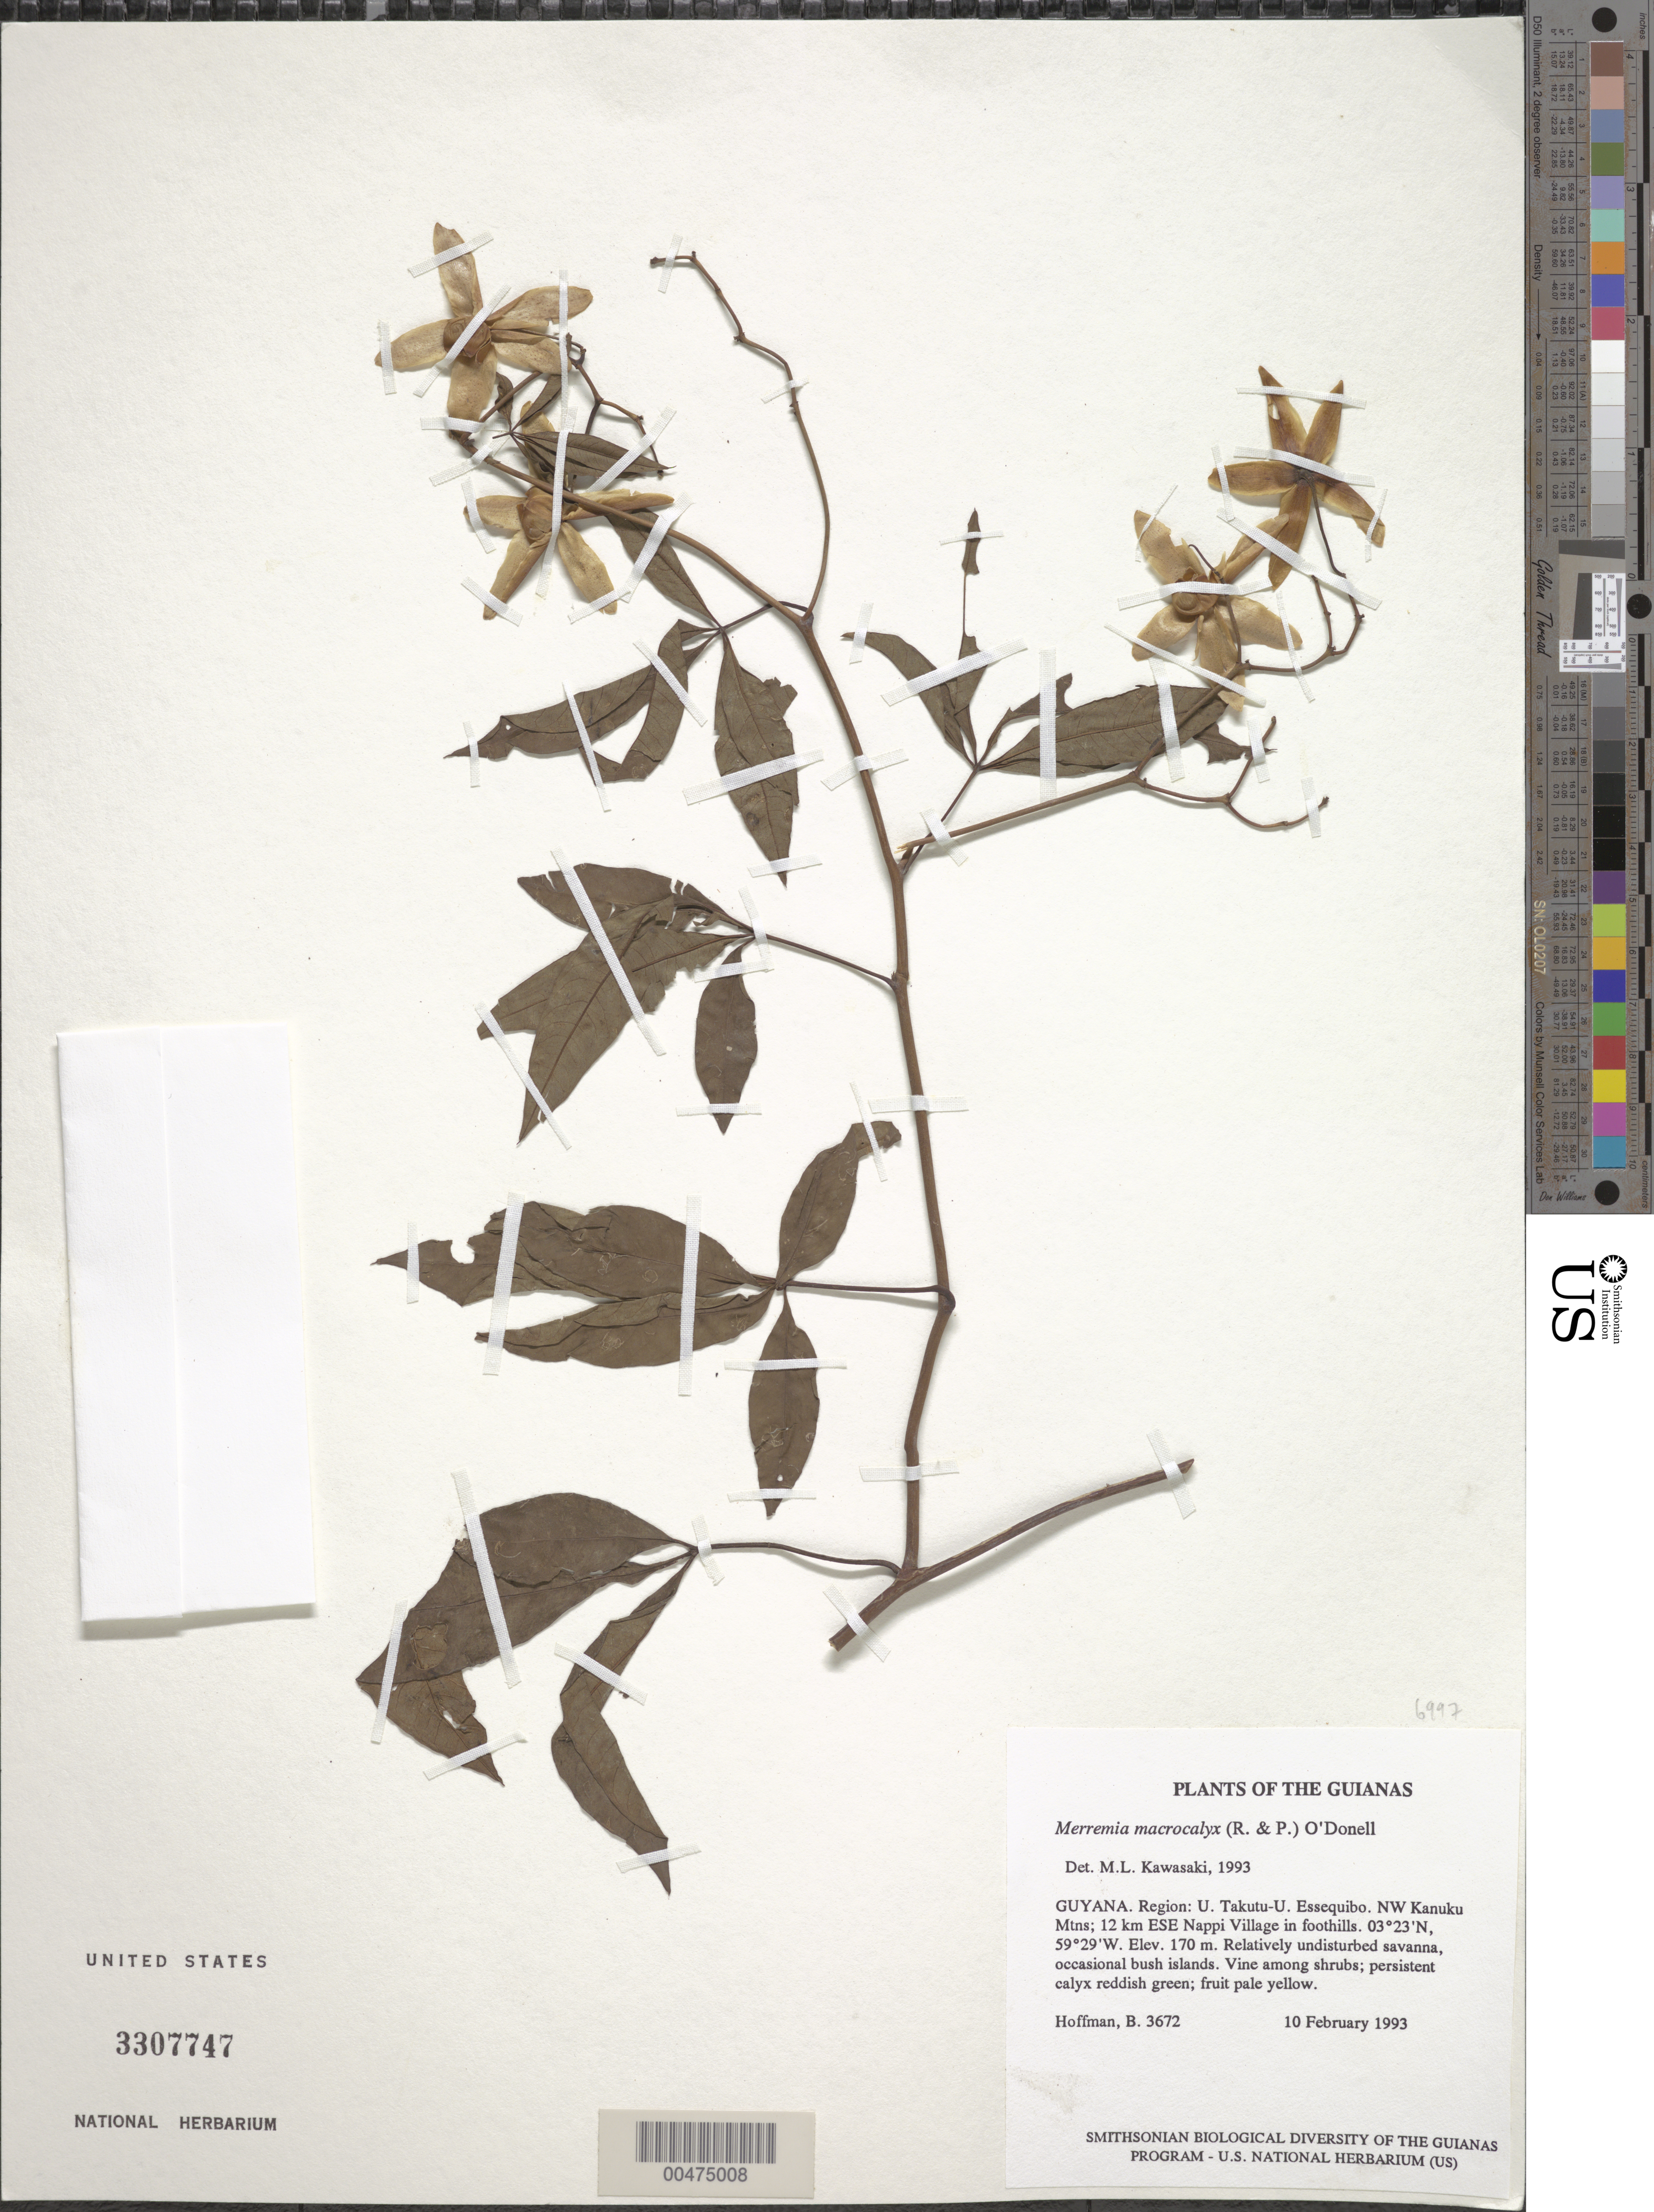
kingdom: Plantae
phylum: Tracheophyta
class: Magnoliopsida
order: Solanales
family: Convolvulaceae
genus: Distimake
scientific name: Distimake macrocalyx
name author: (Ruiz & Pav.) A. R. Simões & Staples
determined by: Strong, Mark T., (BOT), Smithsonian Institution - National Museum of Natural History (UNITED STATES)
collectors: B. Hoffman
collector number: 3672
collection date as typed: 10 February 1993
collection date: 1993-02-10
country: Guyana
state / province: U. Takutu-U. Essequibo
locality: NW Kanuku Mountains; 12 km ESE of Nappi Village in foothills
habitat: Relatively undisturbed savanna, occasional bush islands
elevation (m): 170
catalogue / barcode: US 3307747